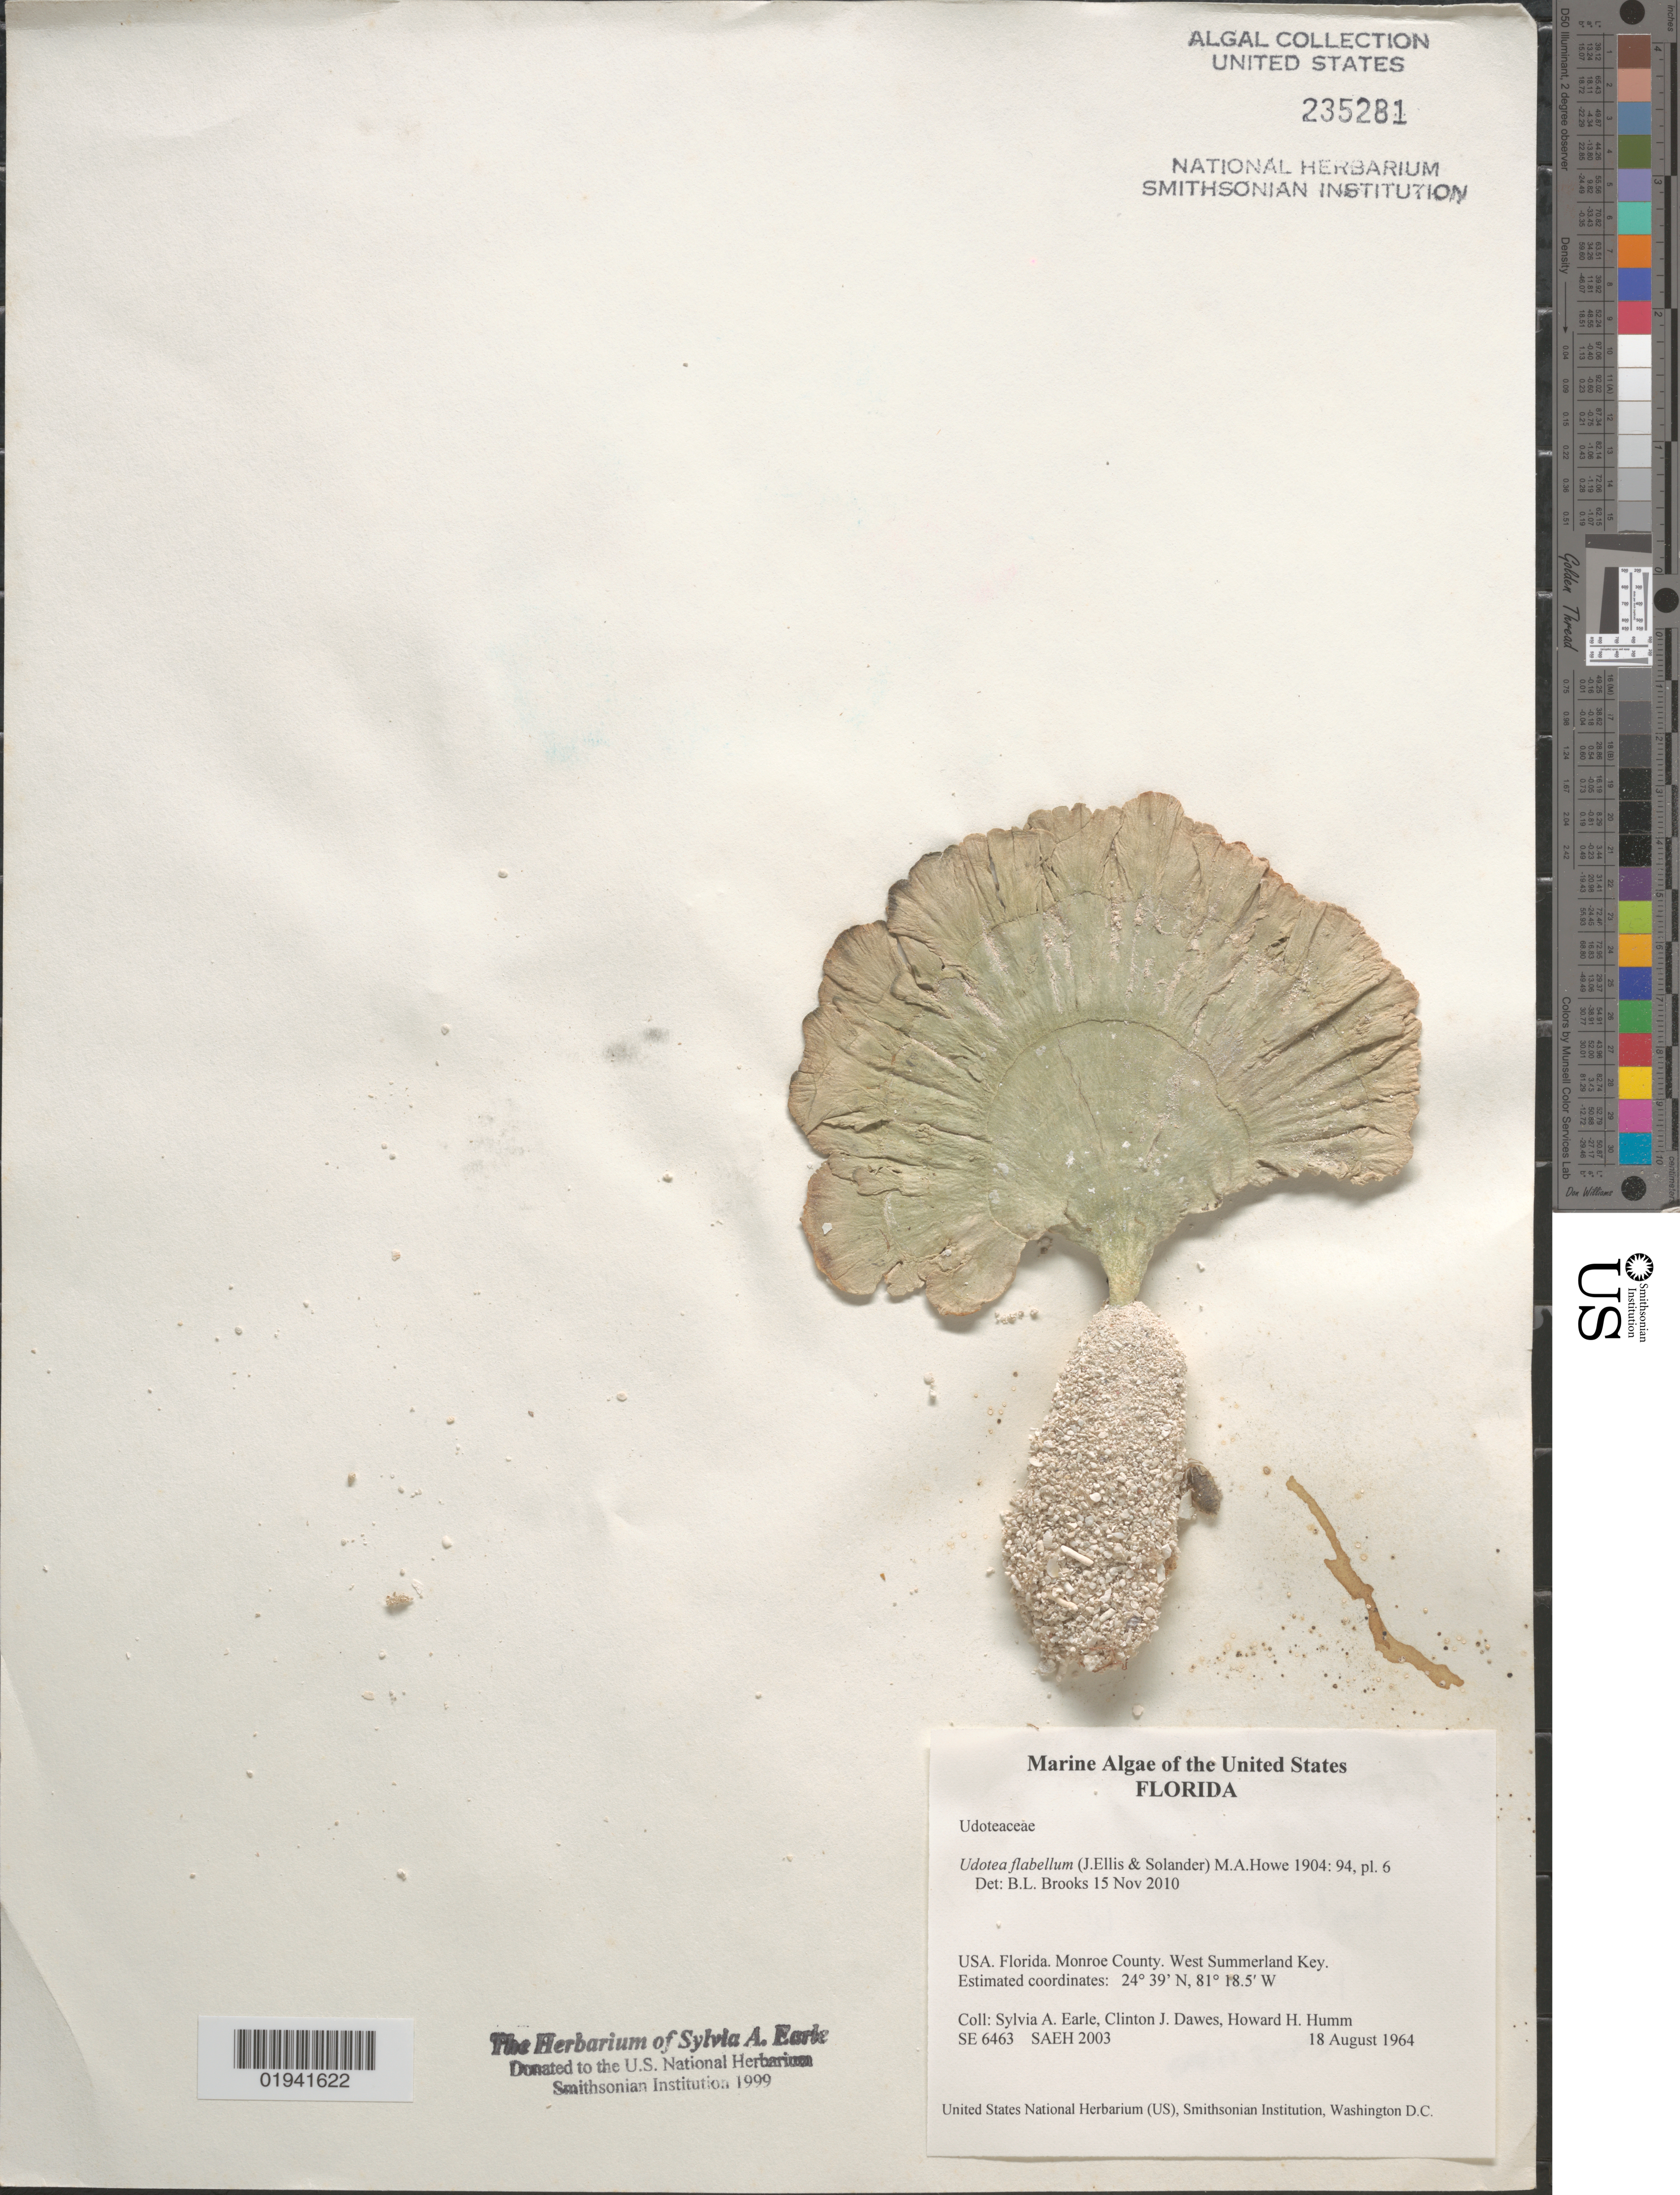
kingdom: Plantae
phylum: Chlorophyta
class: Ulvophyceae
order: Bryopsidales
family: Udoteaceae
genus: Udotea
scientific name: Udotea flabellum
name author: (J. Ellis & Sol.) M. Howe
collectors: S. A. Earle, C. Dawes & H. Humm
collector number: SE6463/SAEH2003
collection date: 1964-08-18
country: United States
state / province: Florida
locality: Monroe County. West Summerland Key.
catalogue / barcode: US 235281